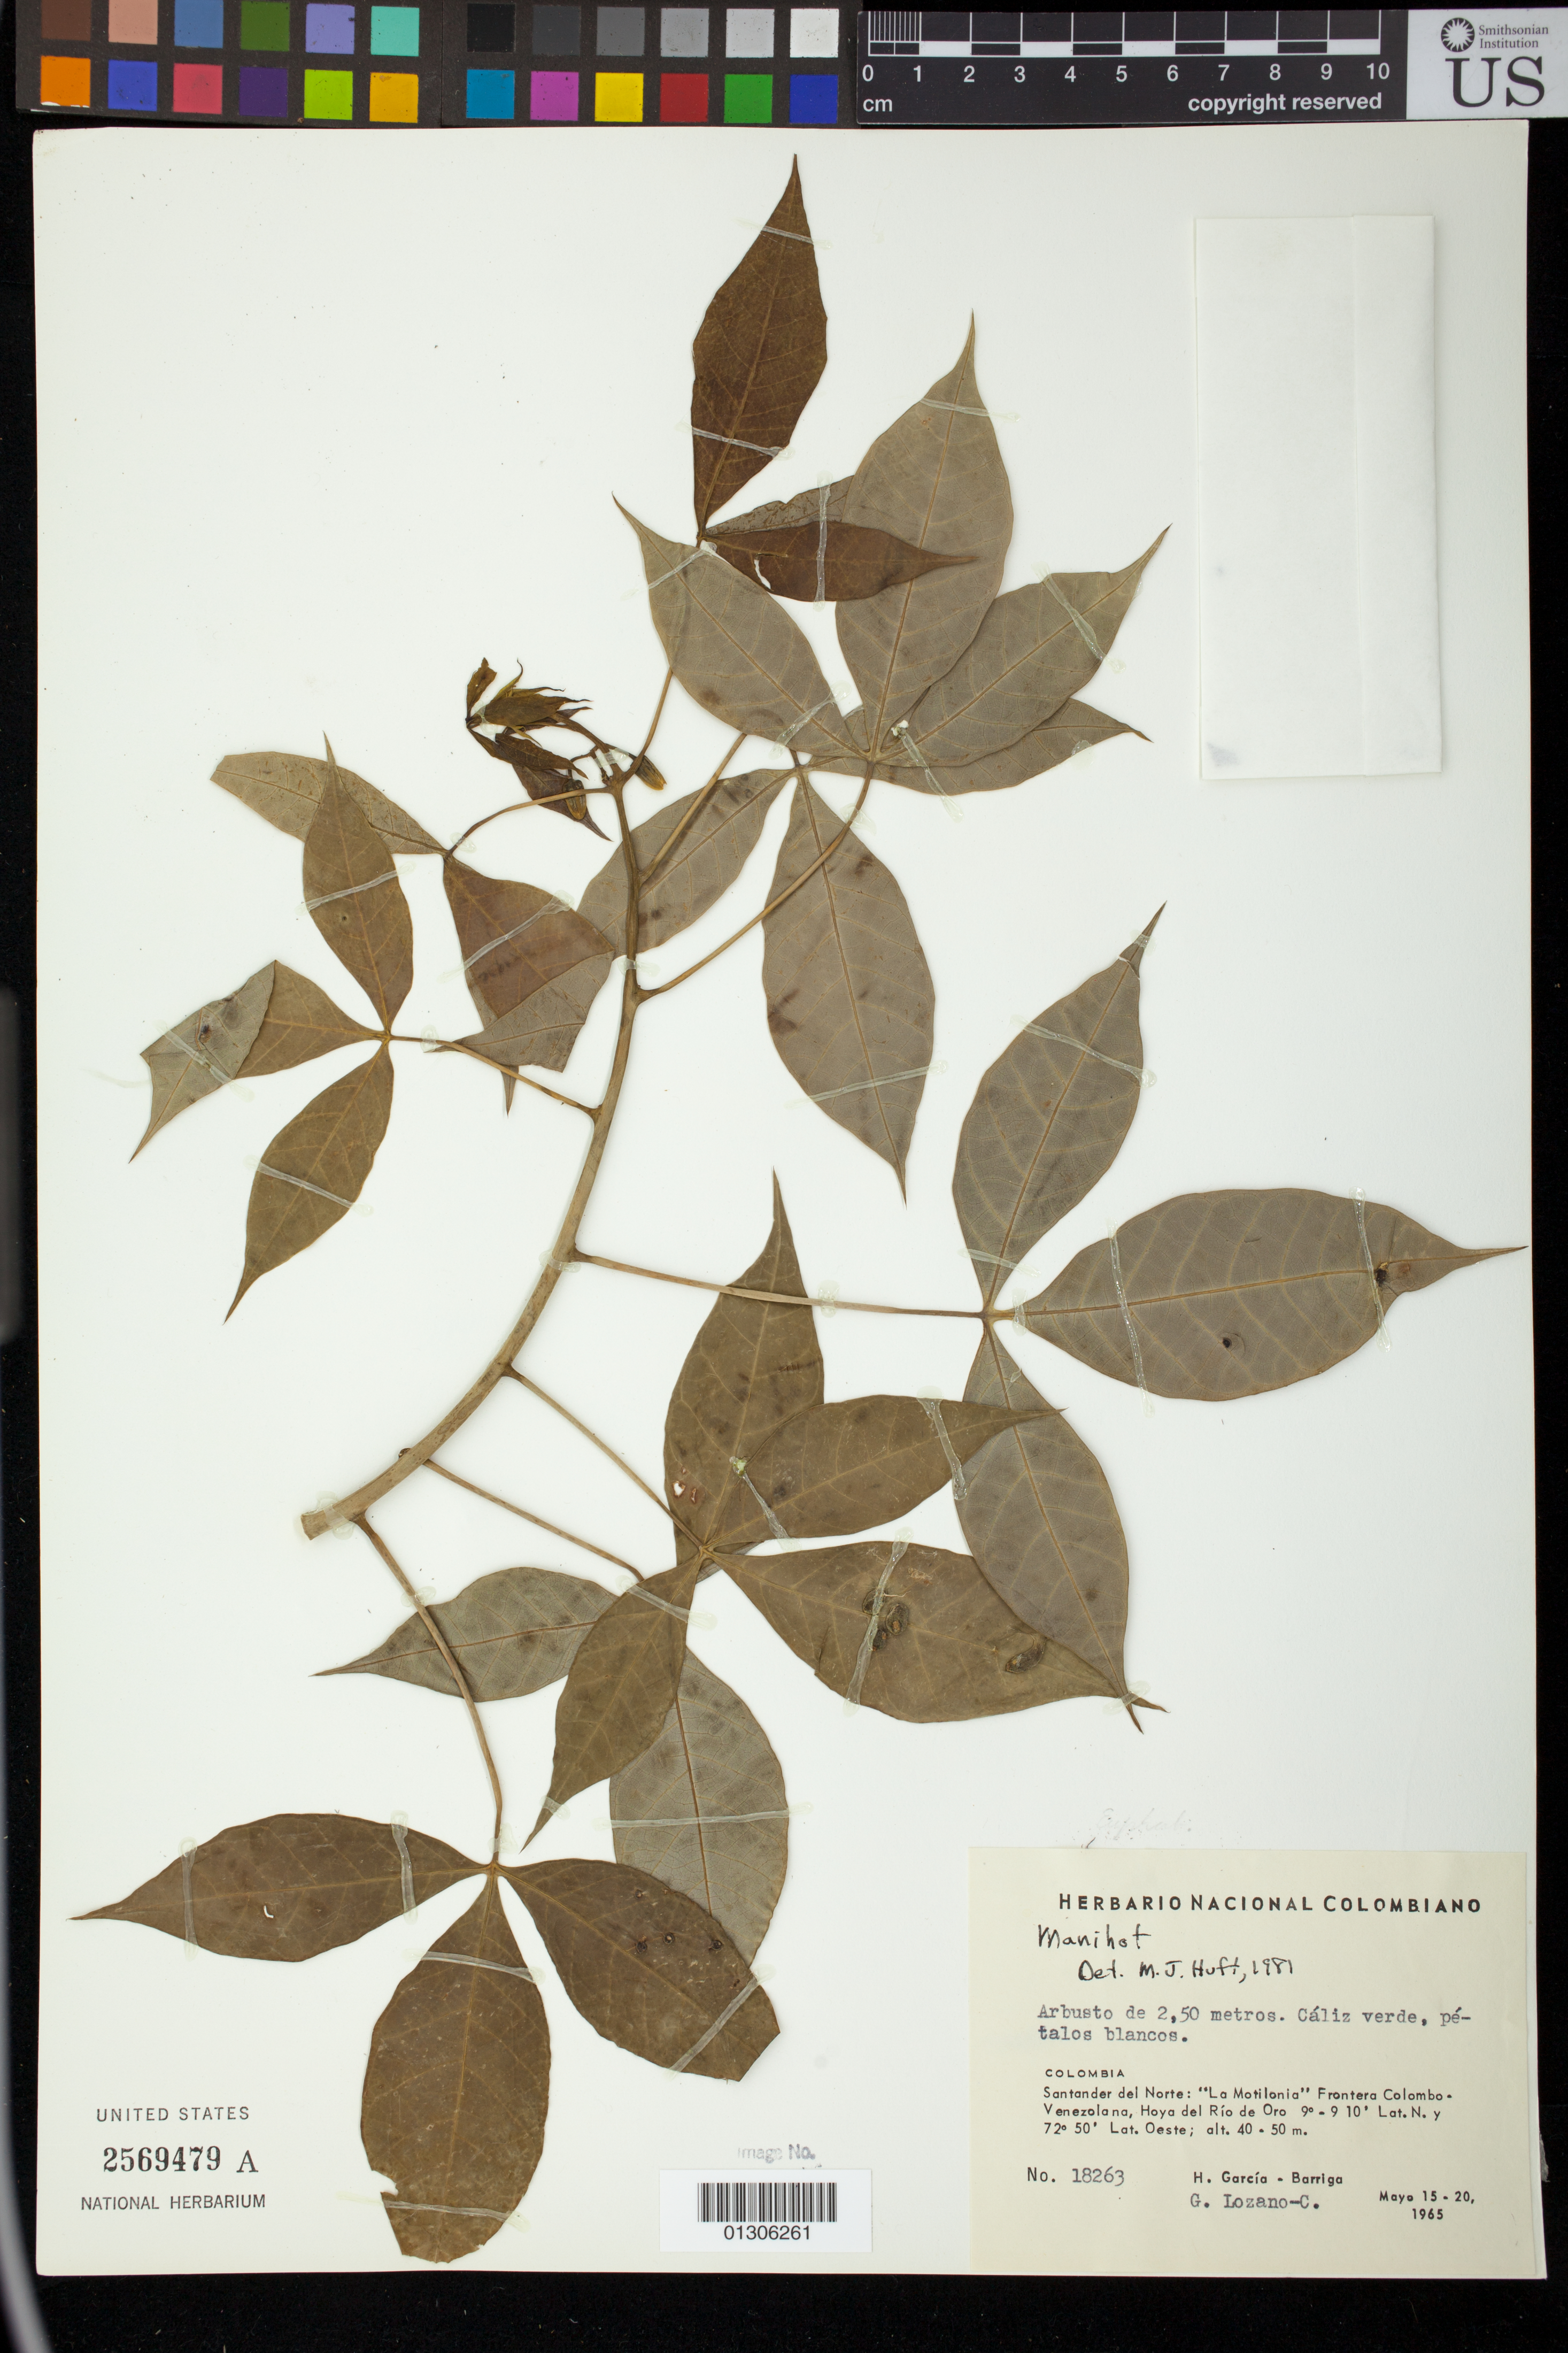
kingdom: Plantae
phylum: Tracheophyta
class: Magnoliopsida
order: Malpighiales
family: Euphorbiaceae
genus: Manihot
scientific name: Manihot brachyloba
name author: Müll. Arg.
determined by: Mendoza, M.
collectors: H. Garcia-Barriga & G. Lozano-Contreras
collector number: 18263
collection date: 1965-05-15/1965-05-20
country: Colombia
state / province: Norte de Santander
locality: "La Motilonia" Frontera Colombo. Venezolana, Hoya del Tio de Oro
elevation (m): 40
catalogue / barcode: US 2569479A